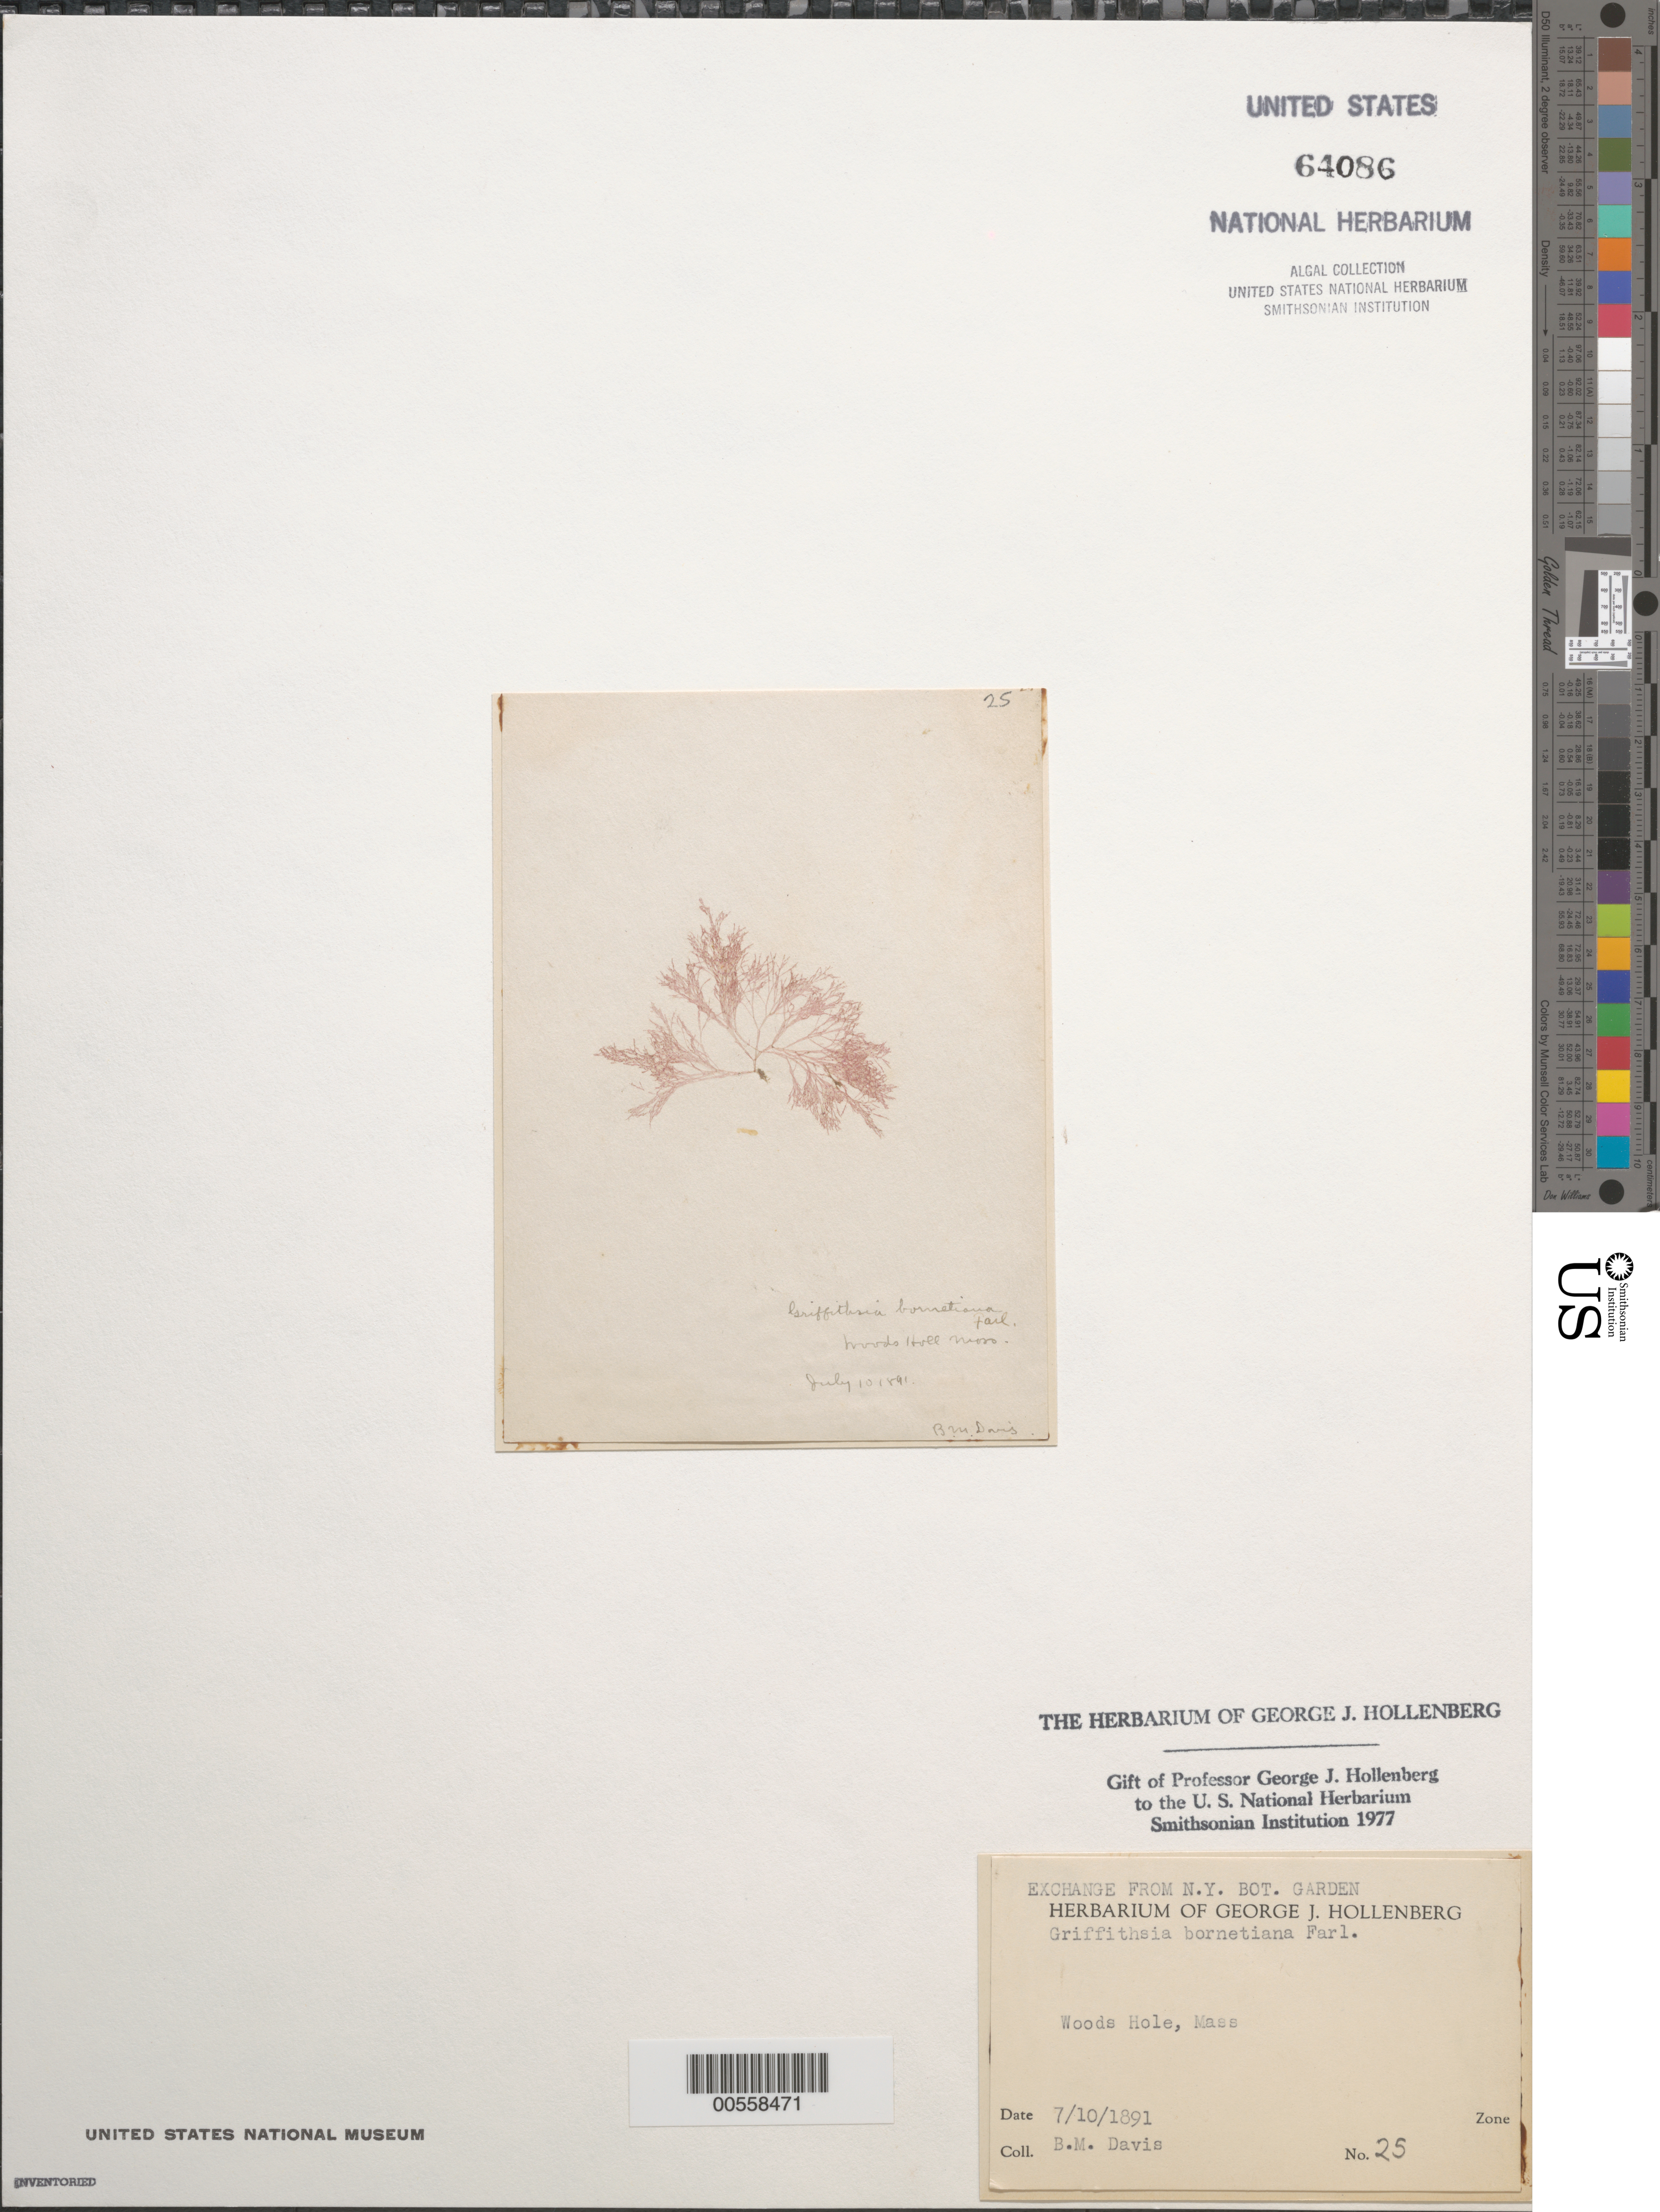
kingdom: Plantae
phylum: Rhodophyta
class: Florideophyceae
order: Ceramiales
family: Wrangeliaceae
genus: Griffithsia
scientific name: Griffithsia globulifera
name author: Harv. ex Kütz.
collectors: B. Davis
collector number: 25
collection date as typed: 10 Jul 1891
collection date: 1891-07-10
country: United States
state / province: Massachusetts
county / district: Barnstable County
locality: Woods Hole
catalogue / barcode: US 64086